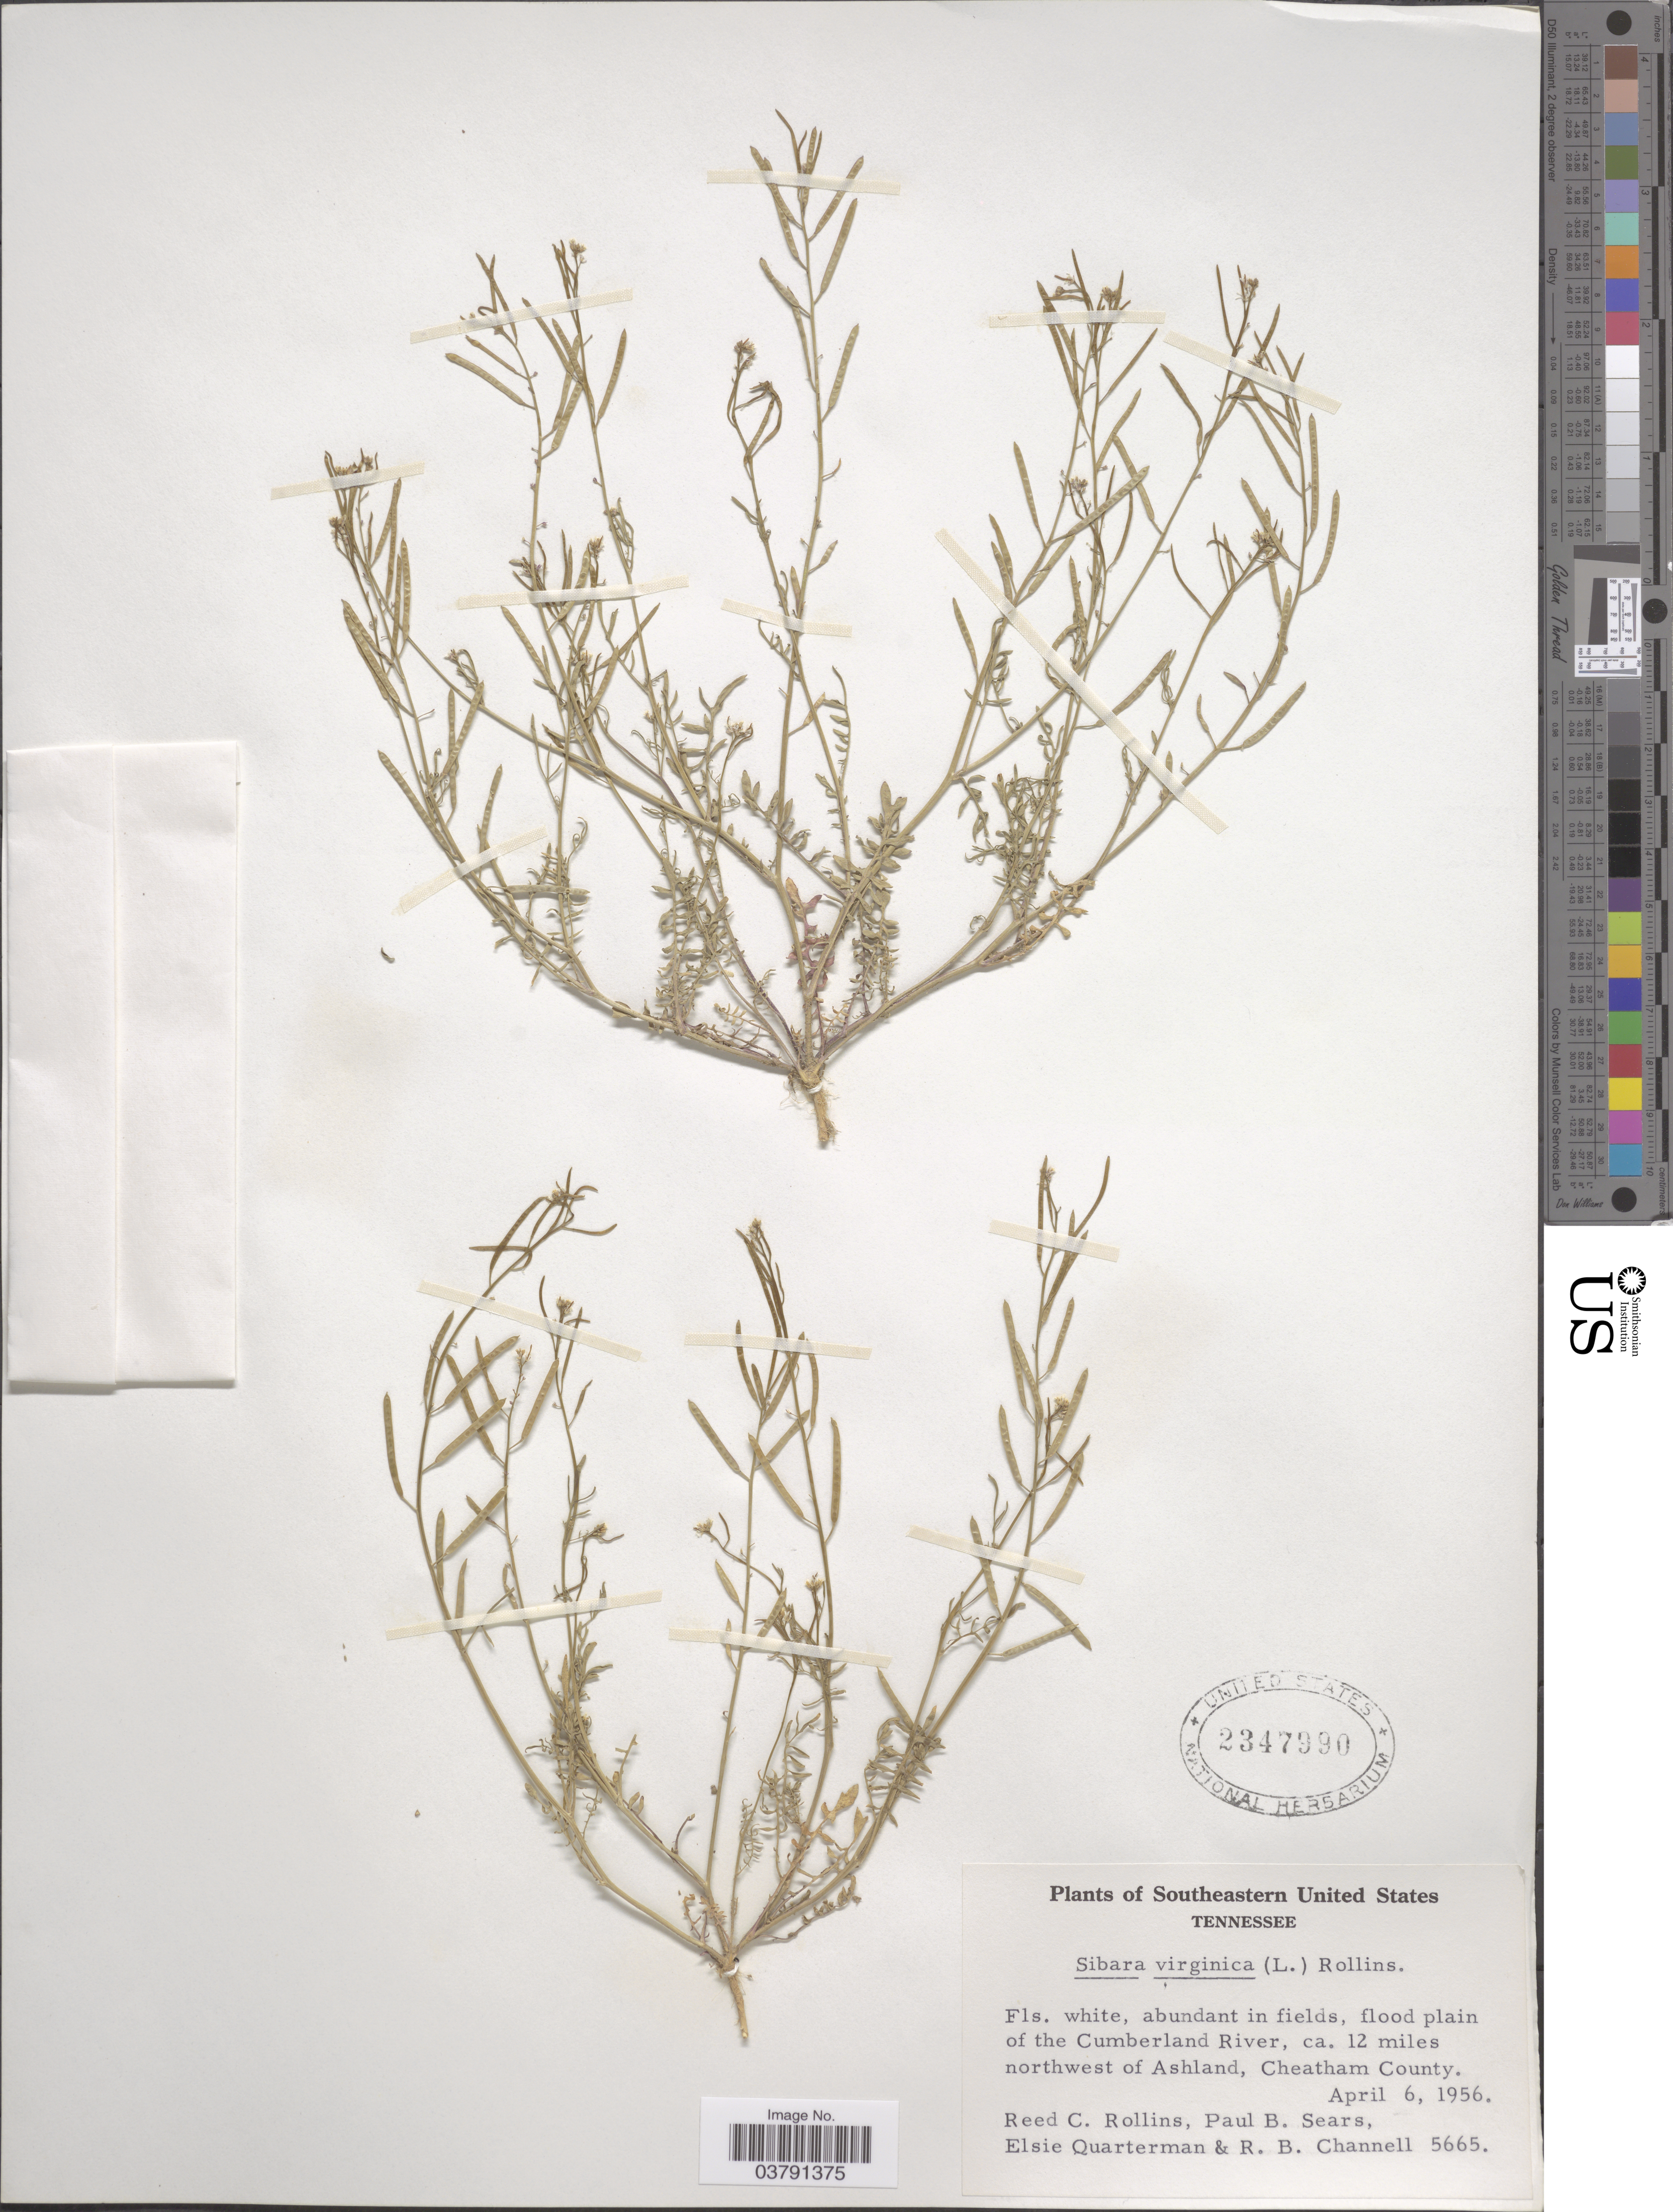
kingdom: Plantae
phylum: Tracheophyta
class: Magnoliopsida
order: Brassicales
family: Brassicaceae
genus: Planodes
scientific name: Planodes virginicum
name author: (L.) Greene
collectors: R. C. Rollins, P. Sears, E. Quarterman & R. B. Channell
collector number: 5665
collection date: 1956-04-06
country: United States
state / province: Tennessee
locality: Southeastern United States. Flood plain of the Cumberland River, ca.12 miles northwest of Ashland, Cheatham County.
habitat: abundant in fields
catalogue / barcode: US 2347990